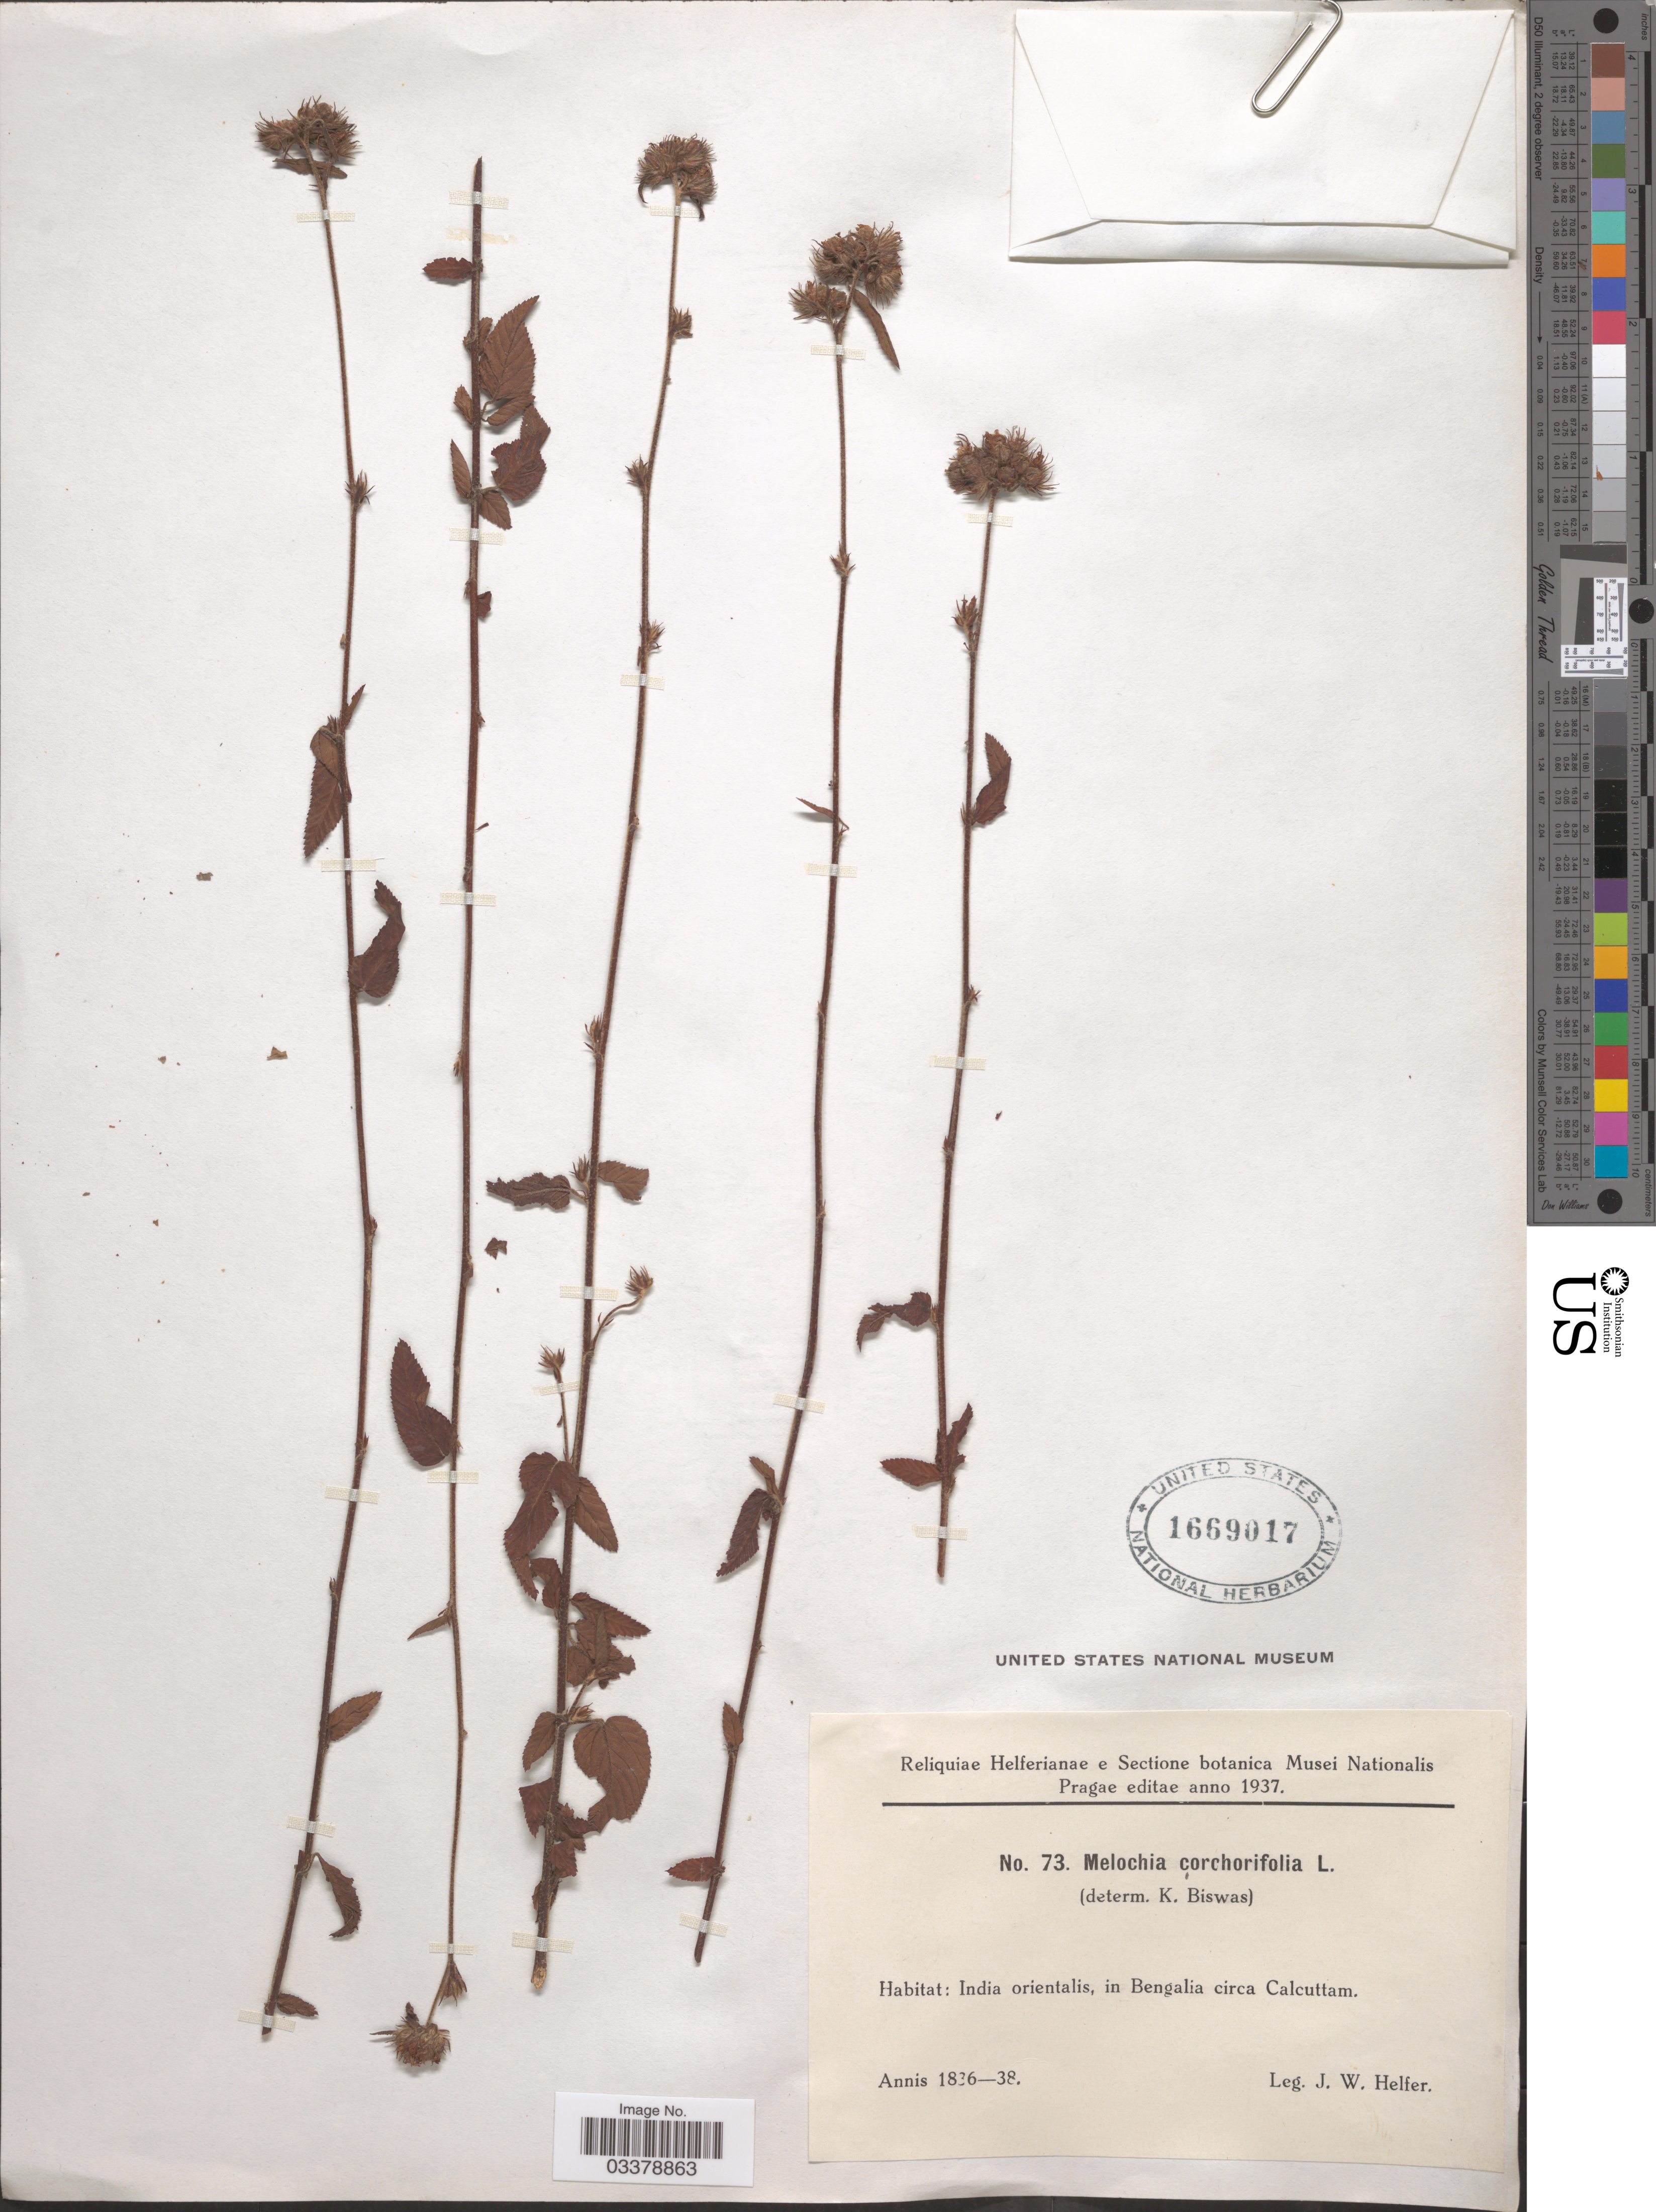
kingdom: Plantae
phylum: Tracheophyta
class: Magnoliopsida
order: Malvales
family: Malvaceae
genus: Melochia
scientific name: Melochia corchorifolia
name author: L.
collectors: J. W. Helfer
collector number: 73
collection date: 1836/1838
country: India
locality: India orientalis, in Bengalia circa Calcuttam.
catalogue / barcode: US 1669017